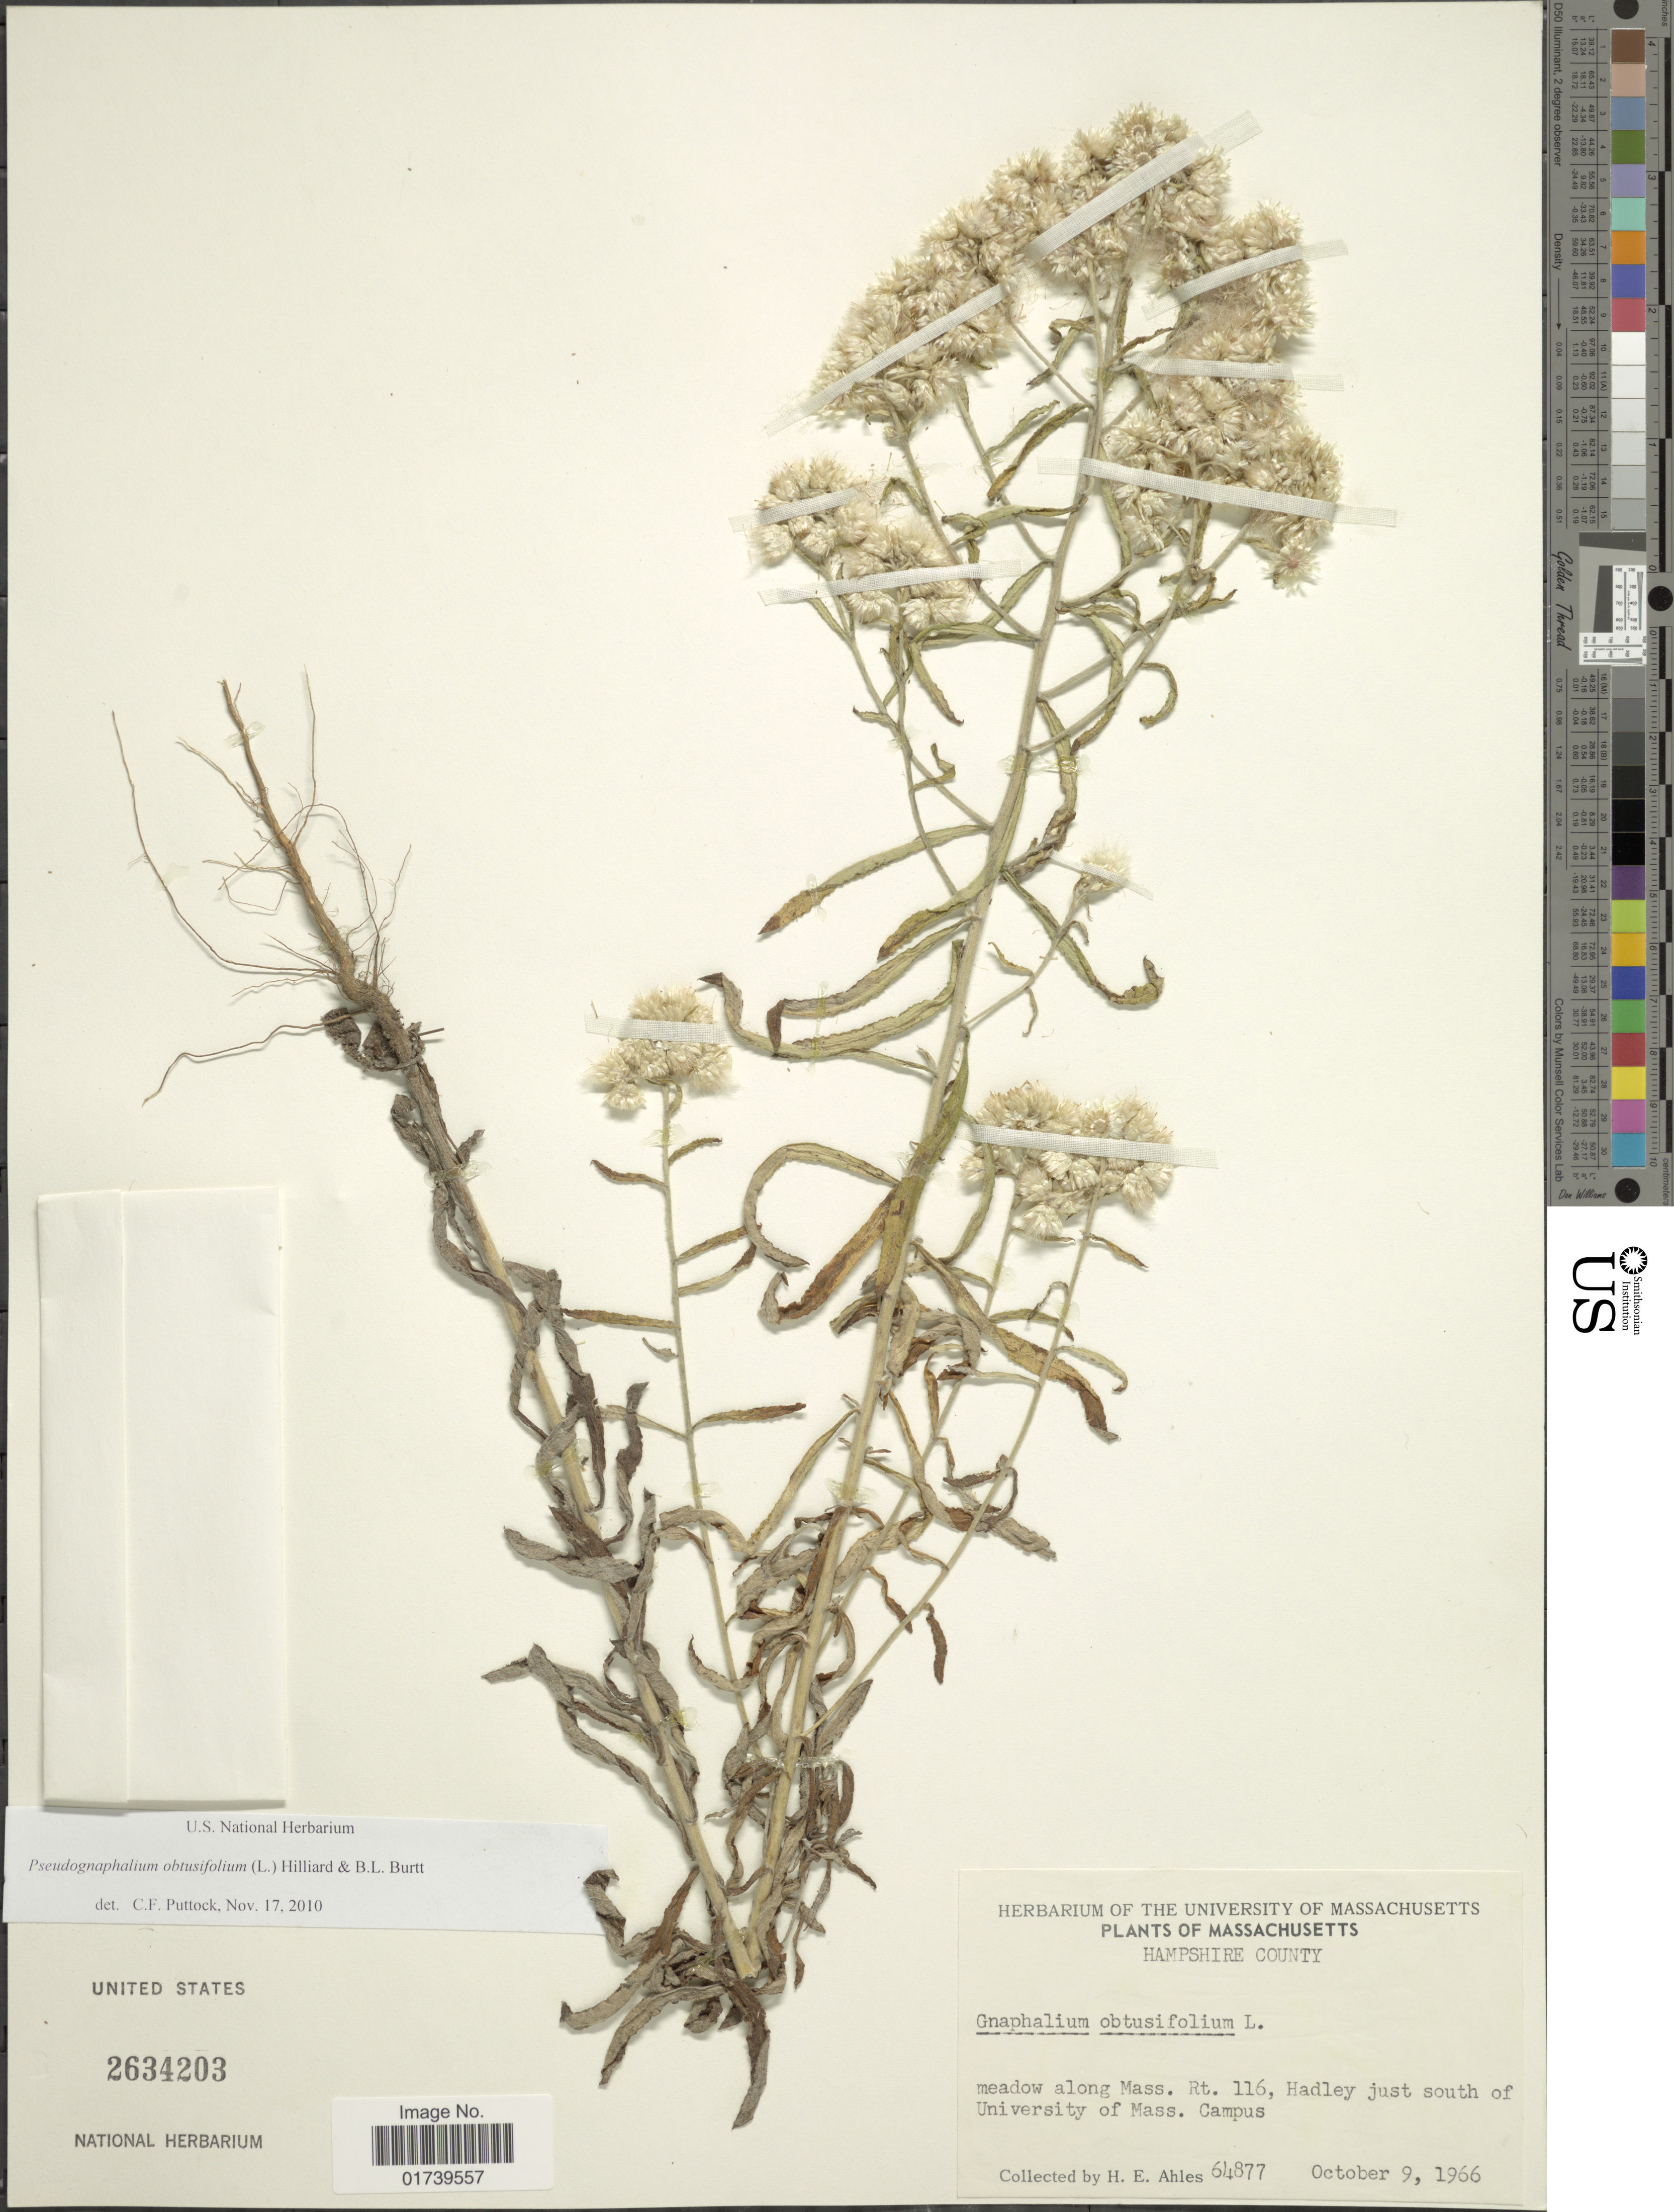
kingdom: Plantae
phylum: Tracheophyta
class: Magnoliopsida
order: Asterales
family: Asteraceae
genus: Pseudognaphalium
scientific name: Pseudognaphalium obtusifolium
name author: (L.) Hilliard & B.L. Burtt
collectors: H. E. Ahles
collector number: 64877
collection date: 1966-10-09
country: United States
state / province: Massachusetts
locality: Hampshire County, meadow along Mass. Rt. 116, Hadley just south of University of Mass.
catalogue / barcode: US 2634203